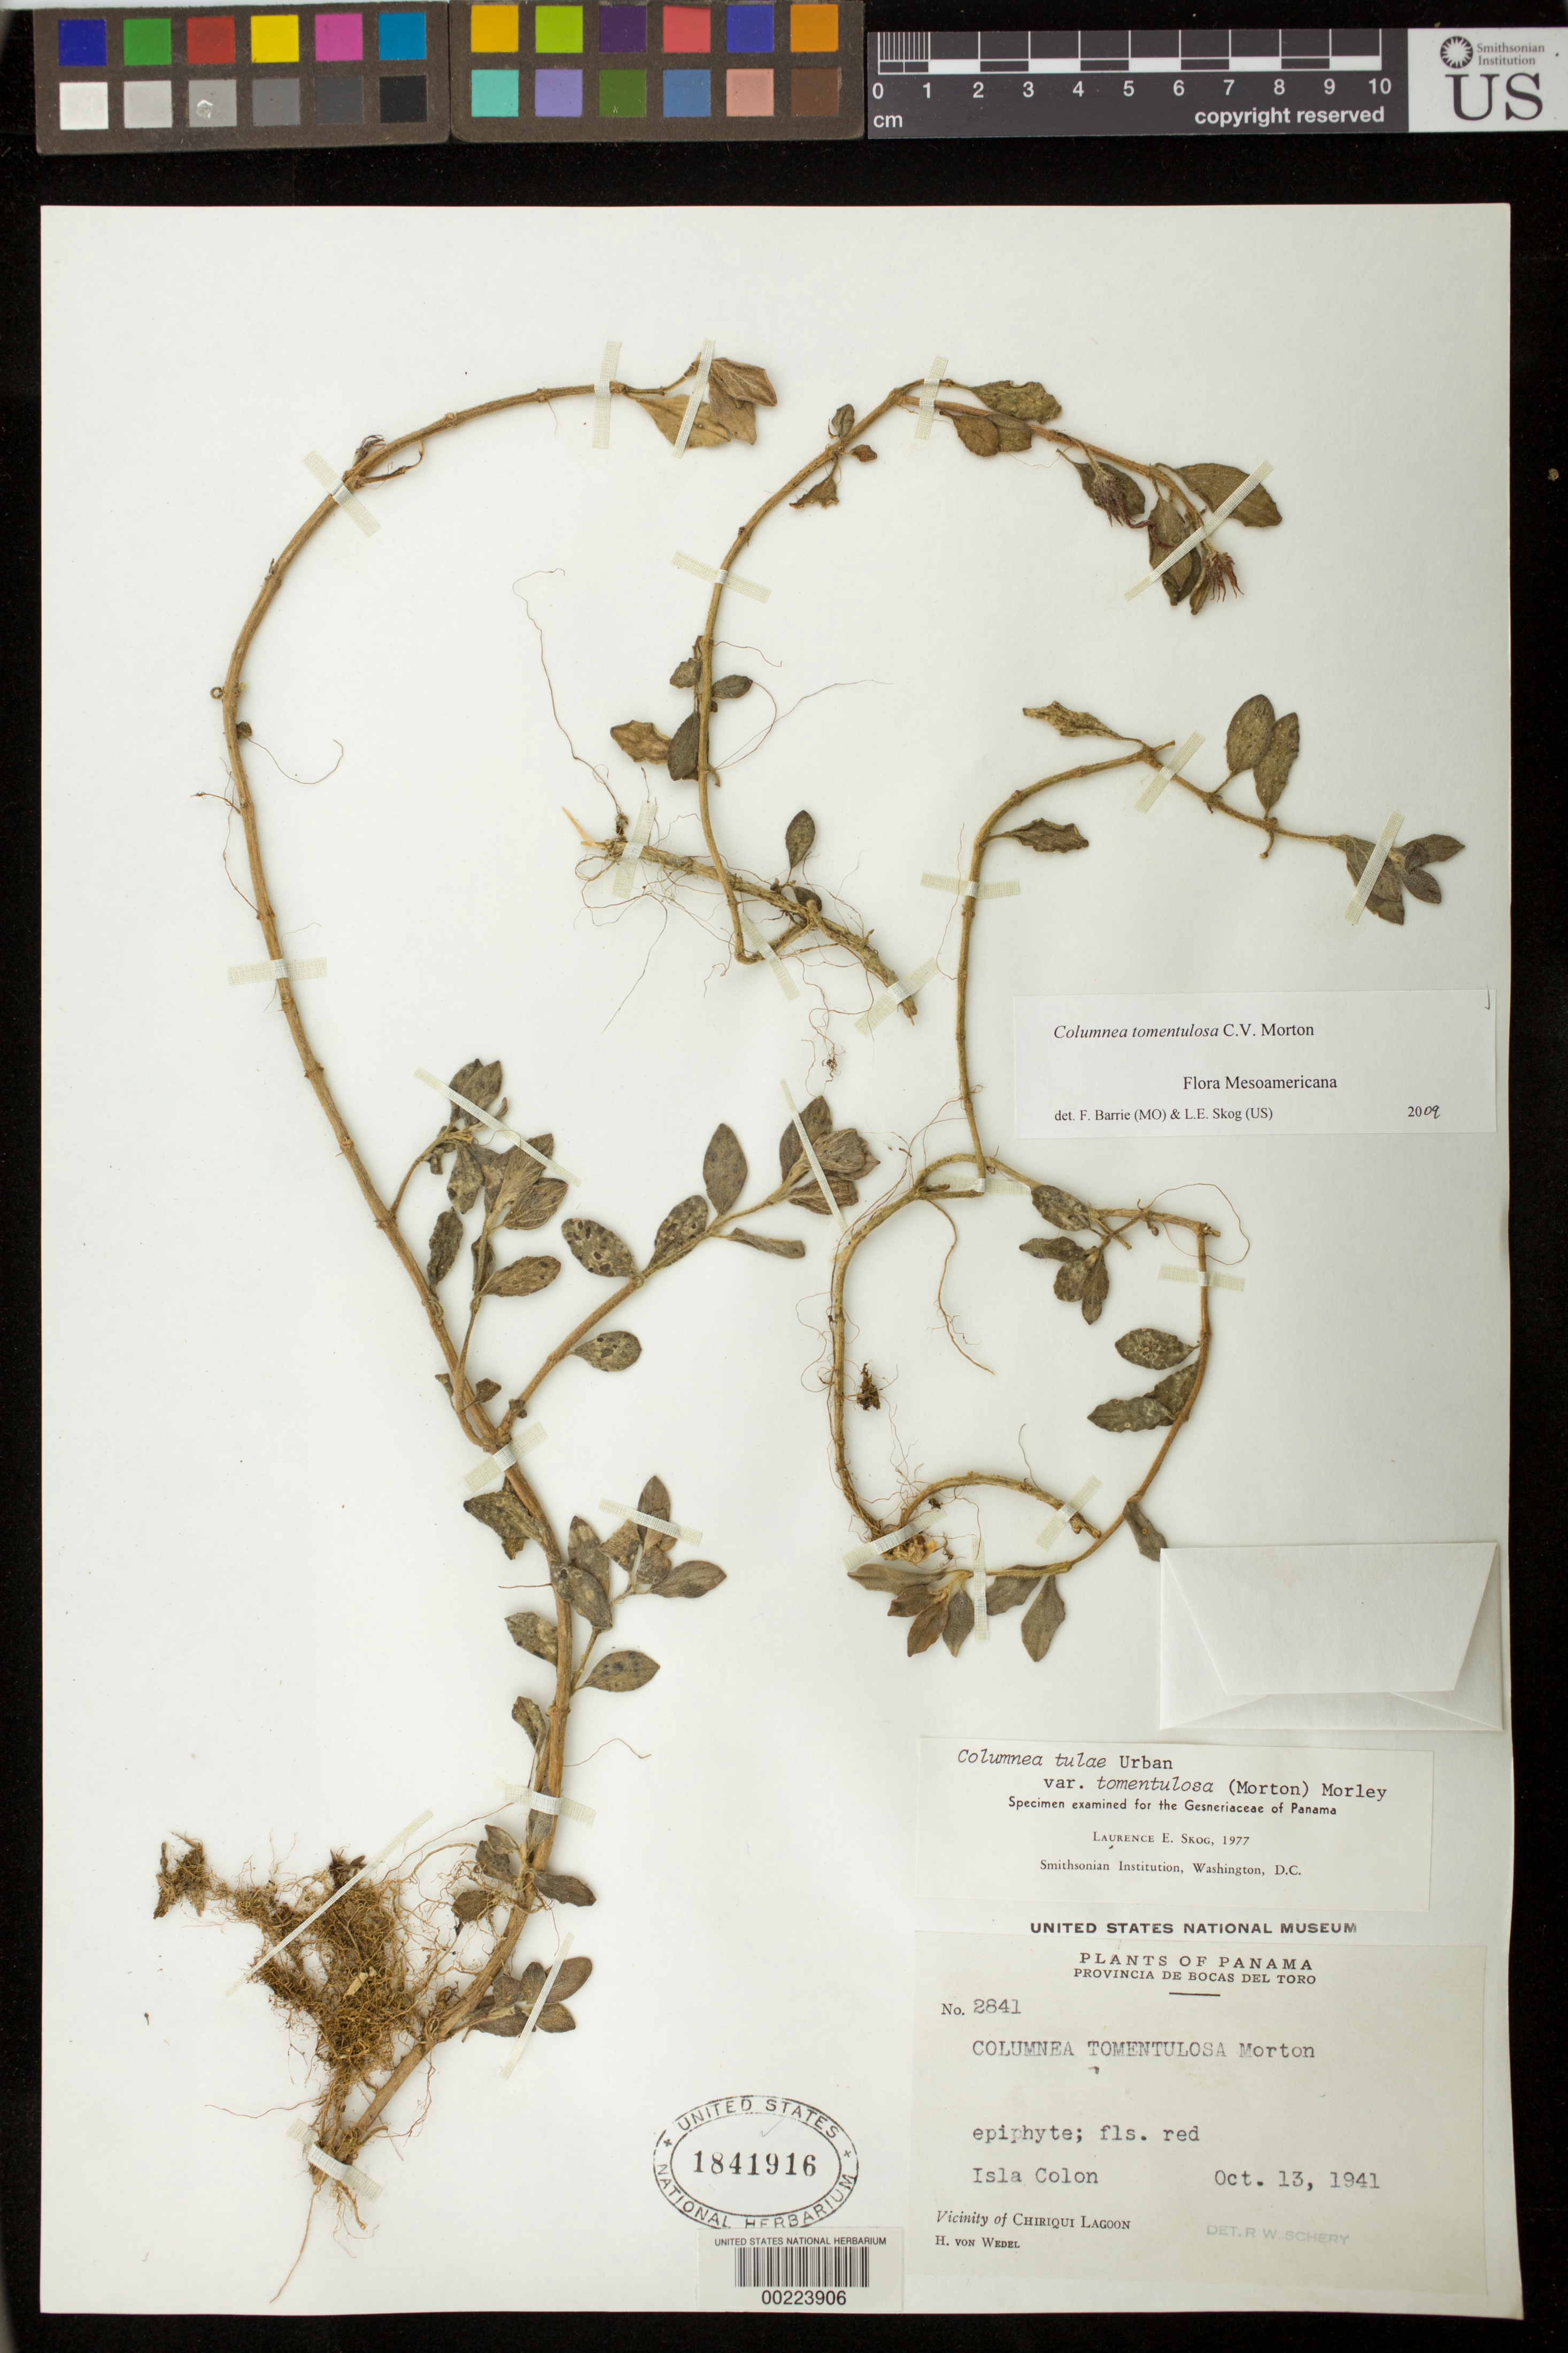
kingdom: Plantae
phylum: Tracheophyta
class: Magnoliopsida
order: Lamiales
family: Gesneriaceae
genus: Columnea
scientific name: Columnea tomentulosa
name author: C.V. Morton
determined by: Barrie, F. R.; Skog, Laurence E.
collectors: H. von Wedel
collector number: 2841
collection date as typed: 13 Oct 1941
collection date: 1941-10-13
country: Panama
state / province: Bocas del Toro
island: Colón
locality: Isla Colon, vicinity of Chiriqui Lagoon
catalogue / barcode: US 1841916